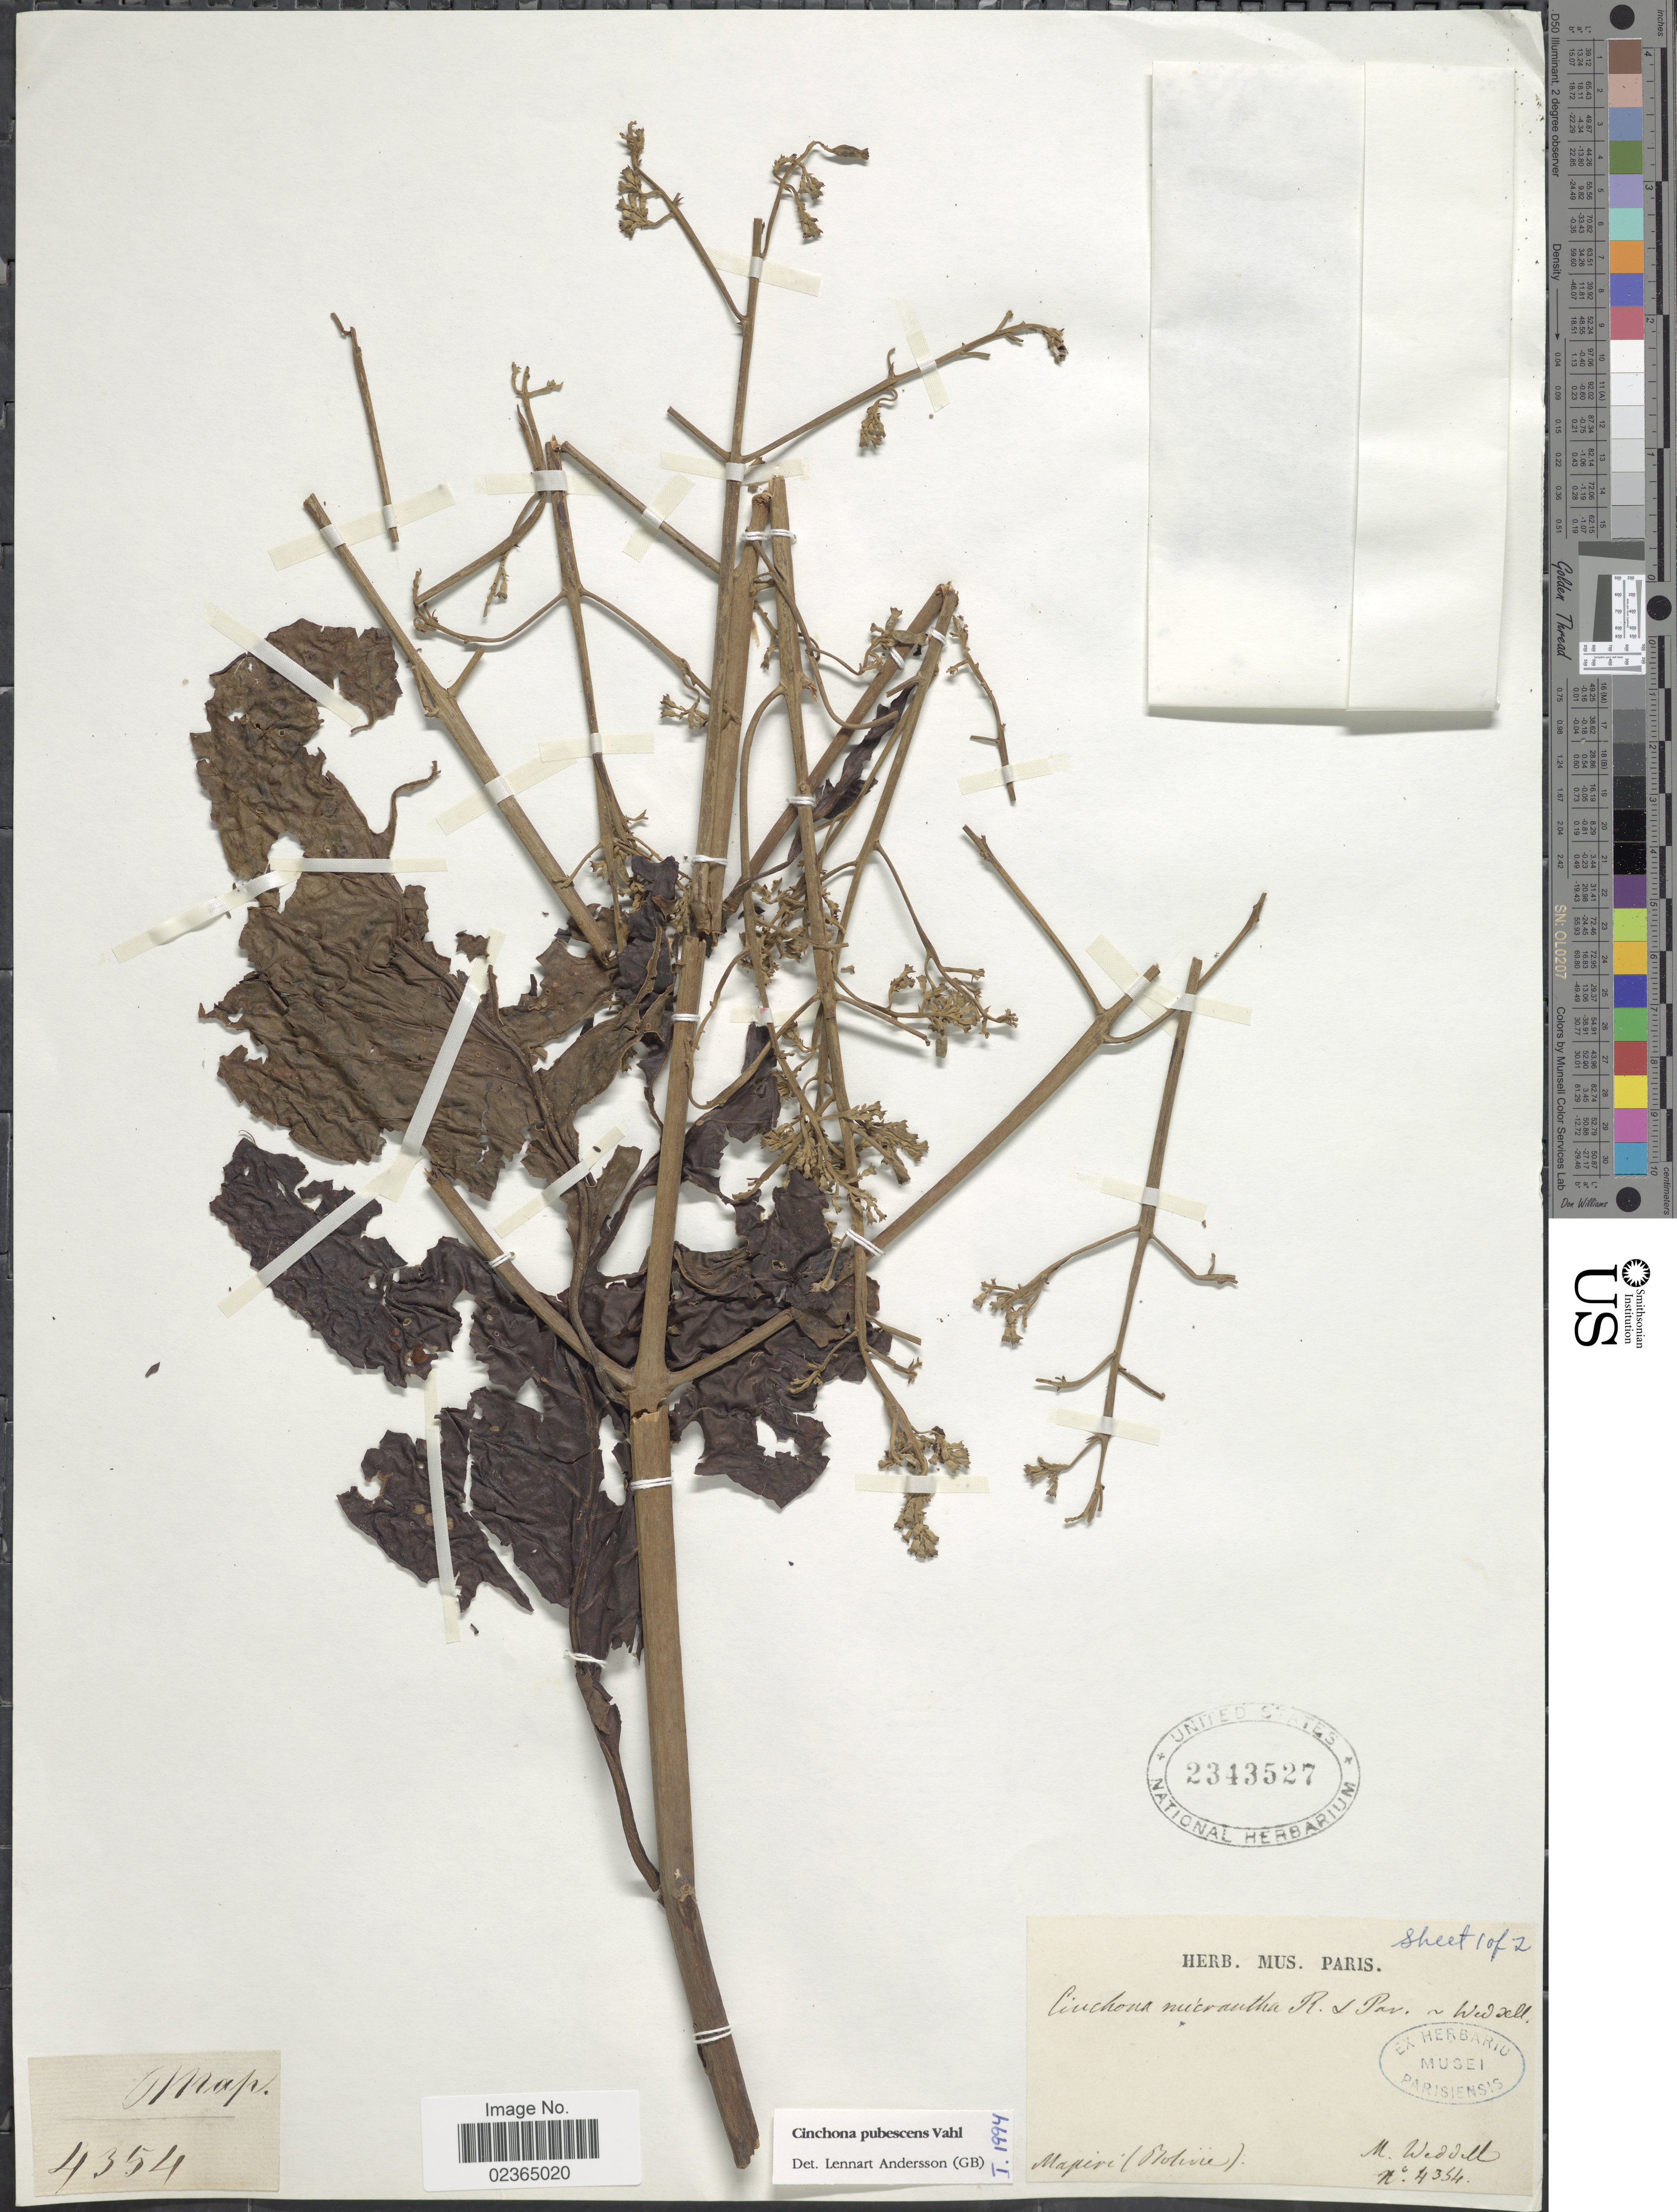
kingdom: Plantae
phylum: Tracheophyta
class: Magnoliopsida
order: Gentianales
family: Rubiaceae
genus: Cinchona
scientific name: Cinchona pubescens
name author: Vahl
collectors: M. Weddell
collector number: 4354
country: Bolivia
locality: Mapiri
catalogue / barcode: US 2343527